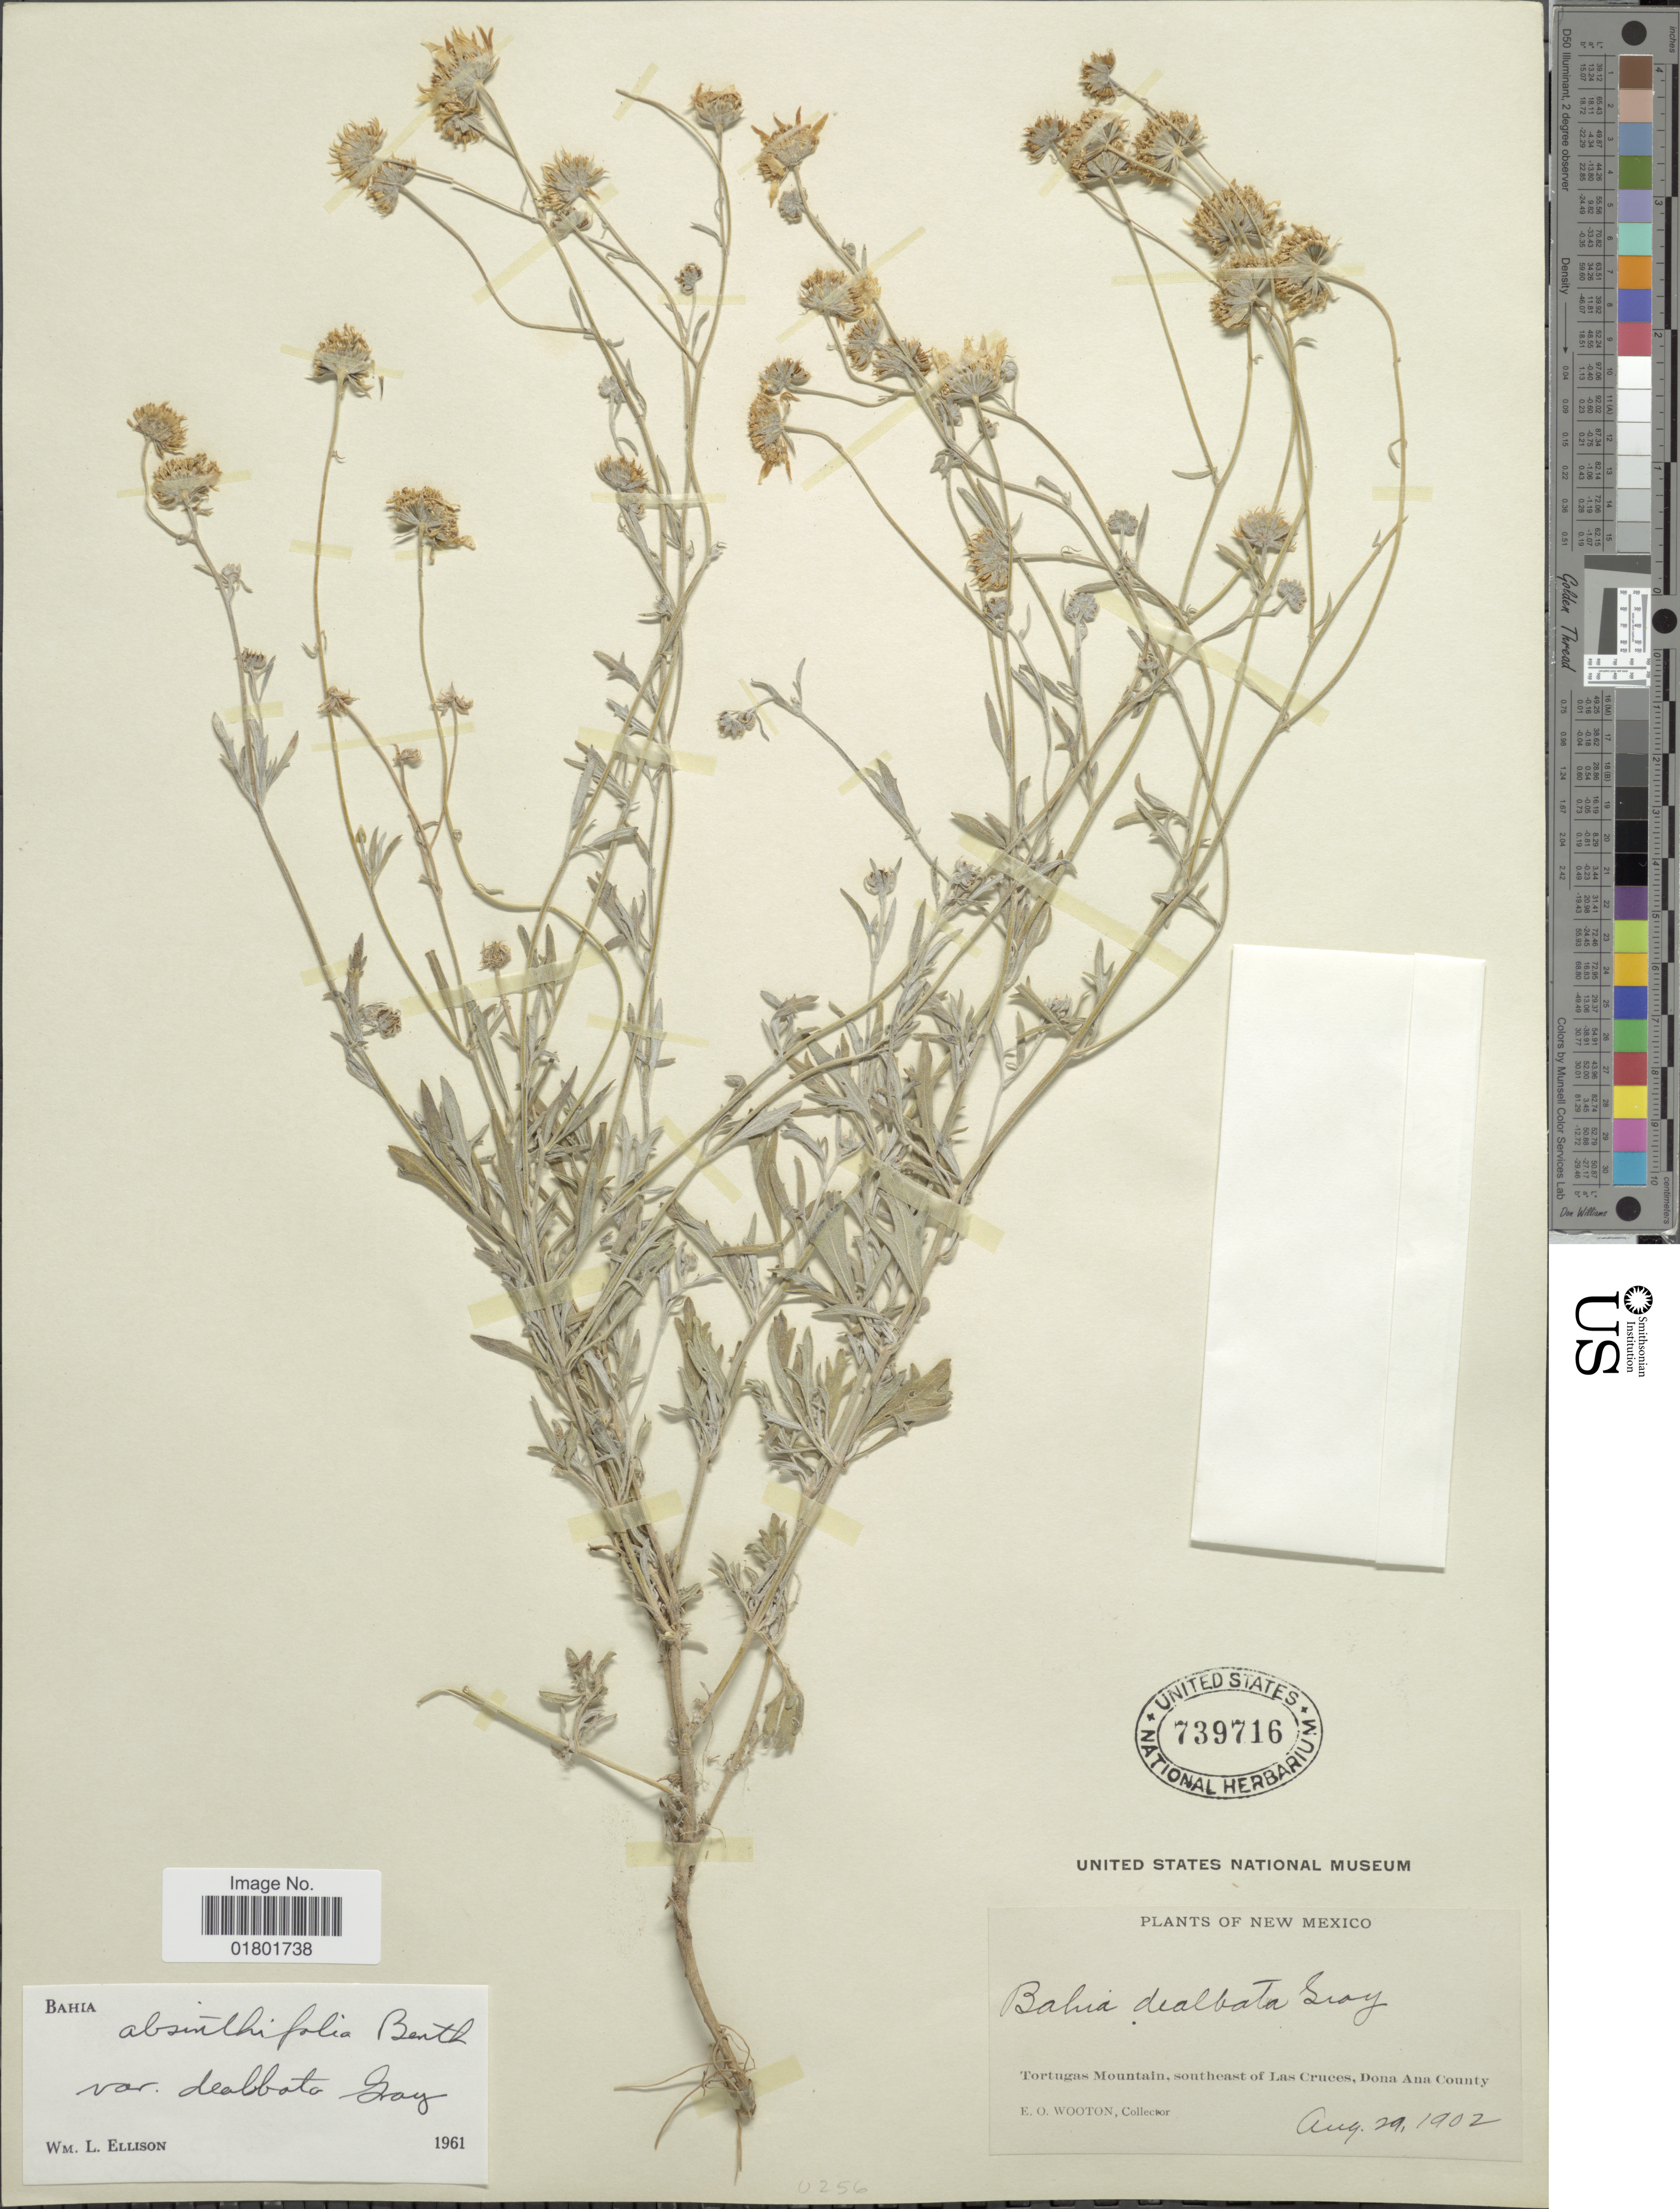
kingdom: Plantae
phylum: Tracheophyta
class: Magnoliopsida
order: Asterales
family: Asteraceae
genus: Bahia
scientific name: Bahia absinthifolia var. dealbata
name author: A. Gray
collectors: E. O. Wooton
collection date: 1902-08-29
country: United States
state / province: New Mexico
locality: Tortugas Mountain, southeast of Las Cruces, Dona Ana County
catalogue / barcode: US 739716